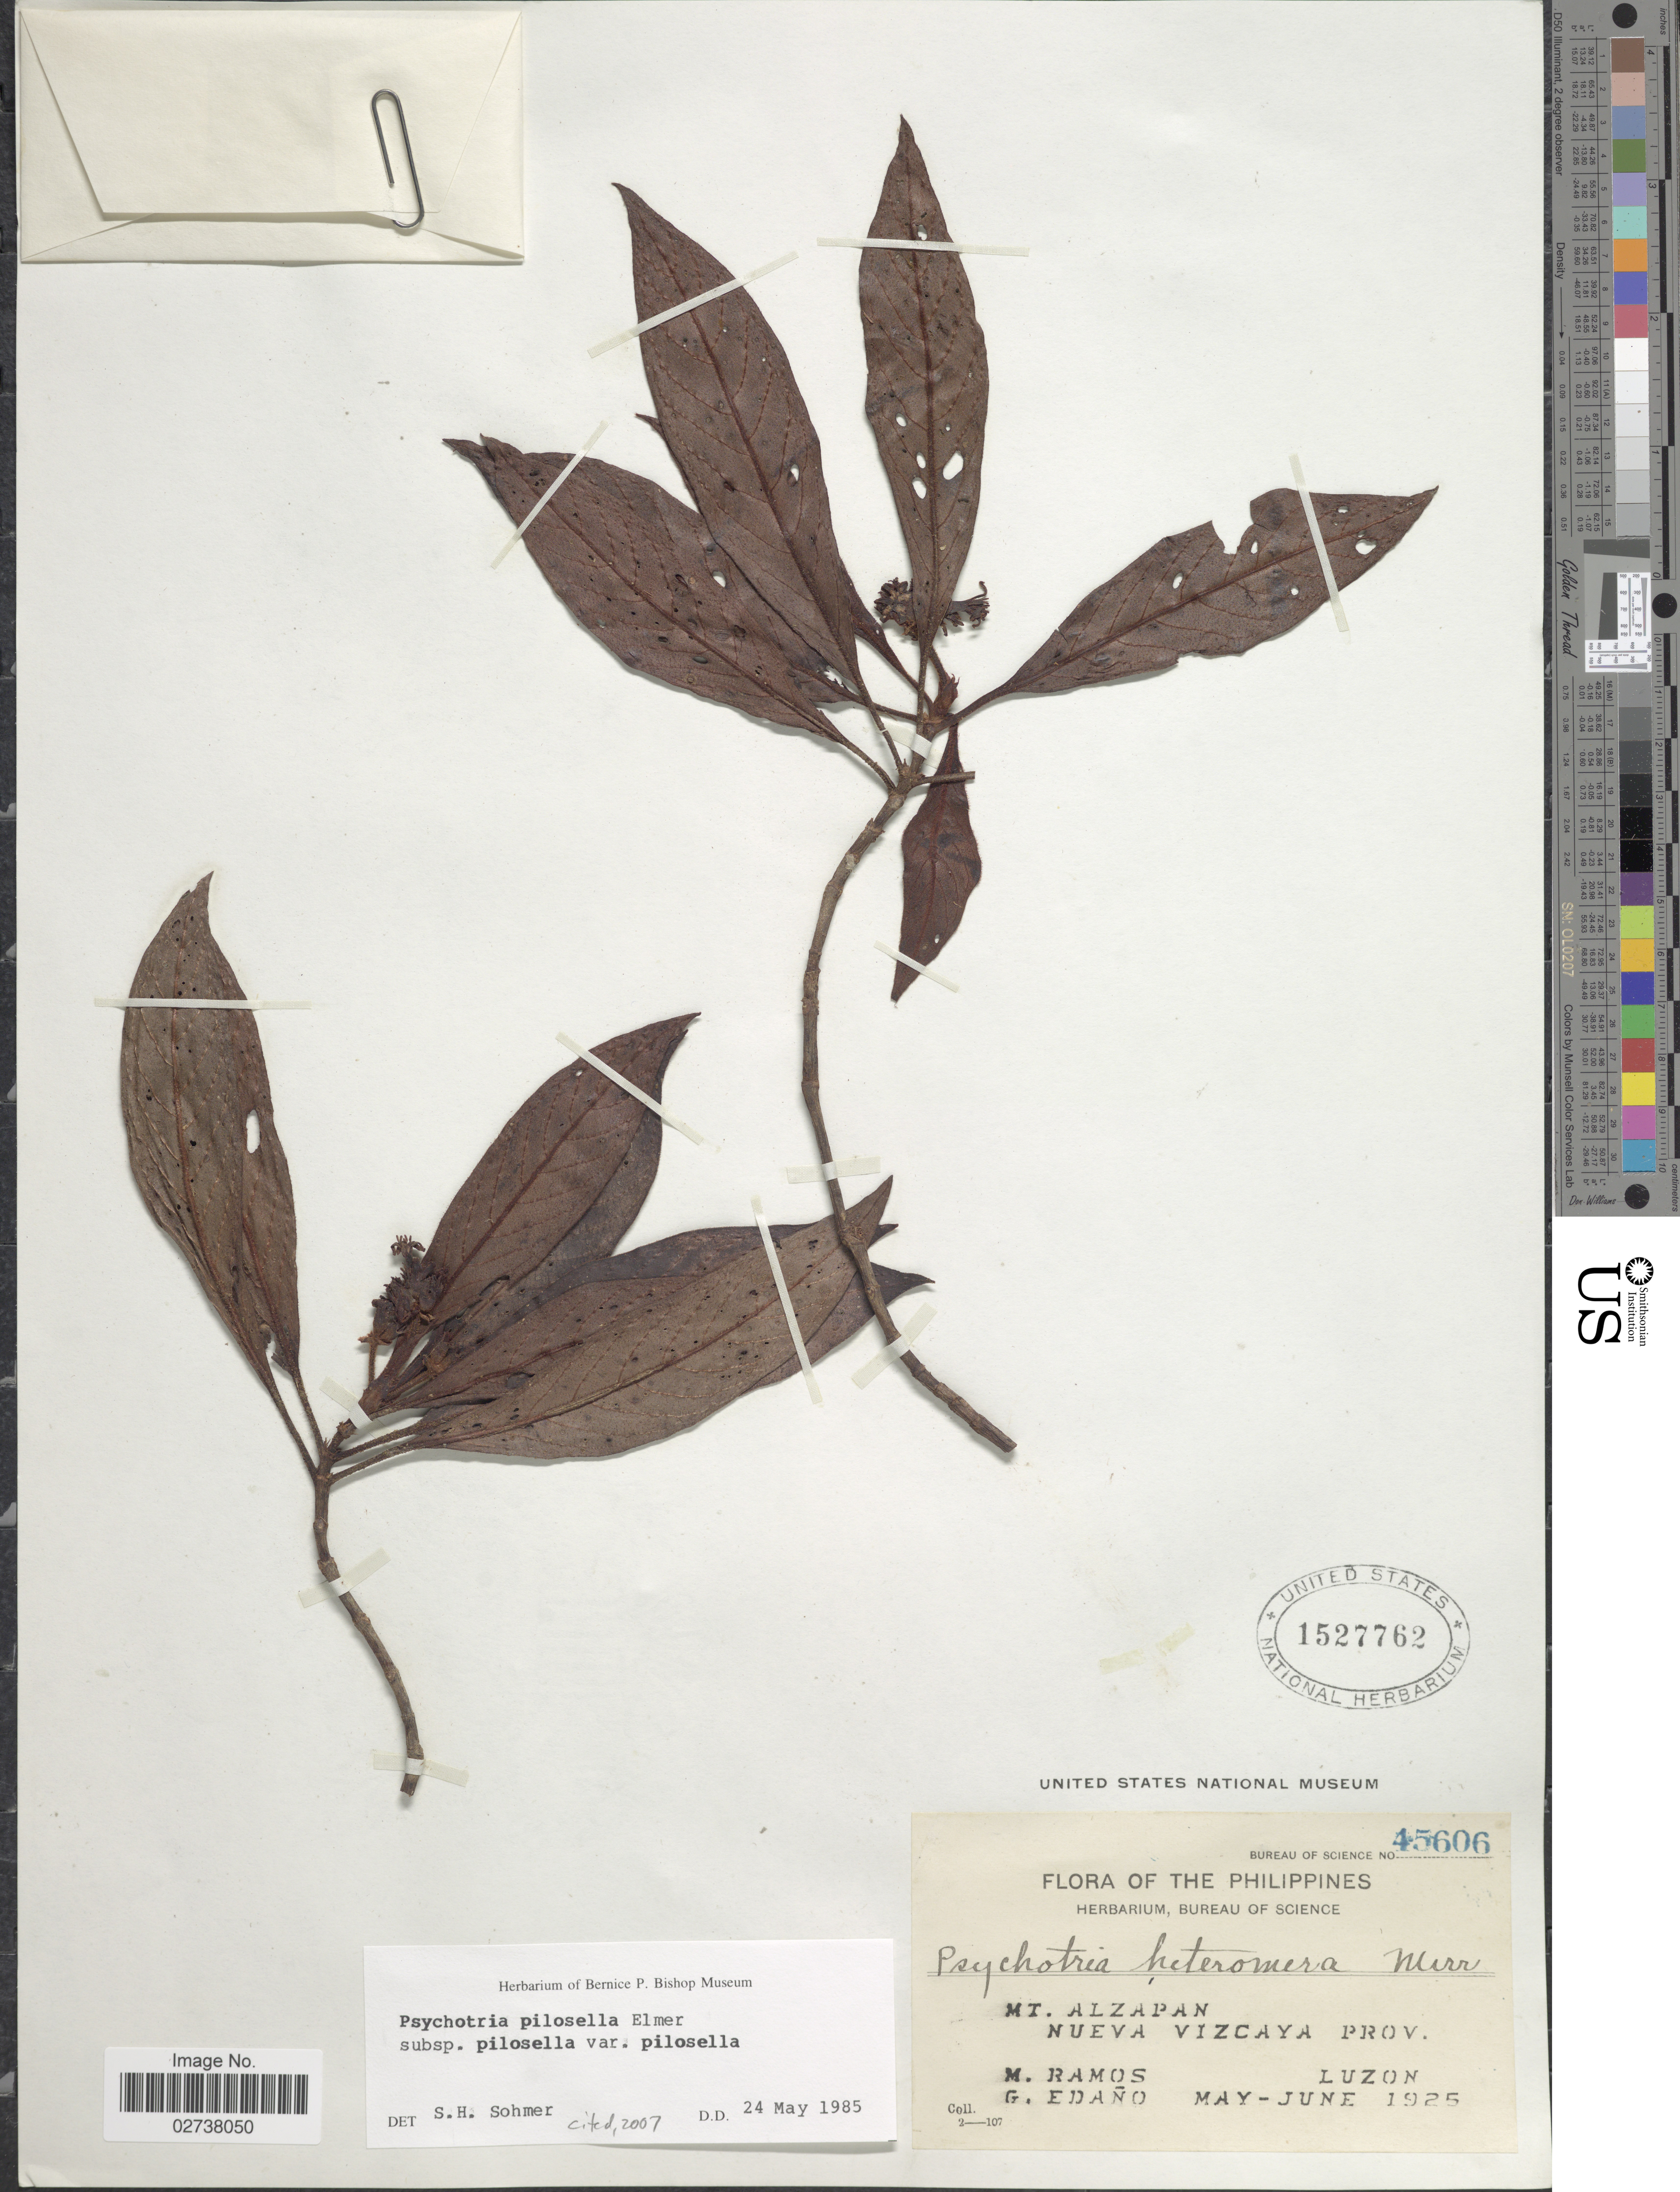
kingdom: Plantae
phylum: Tracheophyta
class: Magnoliopsida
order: Gentianales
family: Rubiaceae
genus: Psychotria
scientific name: Psychotria pilosella subsp. pilosella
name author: Elmer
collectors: M. Ramos & G. Edaño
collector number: Bureau of Science 45606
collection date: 1925-05/1925-06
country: Philippines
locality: Mt. Alzapan, Nueva Vizcaya Prov.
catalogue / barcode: US 1527762